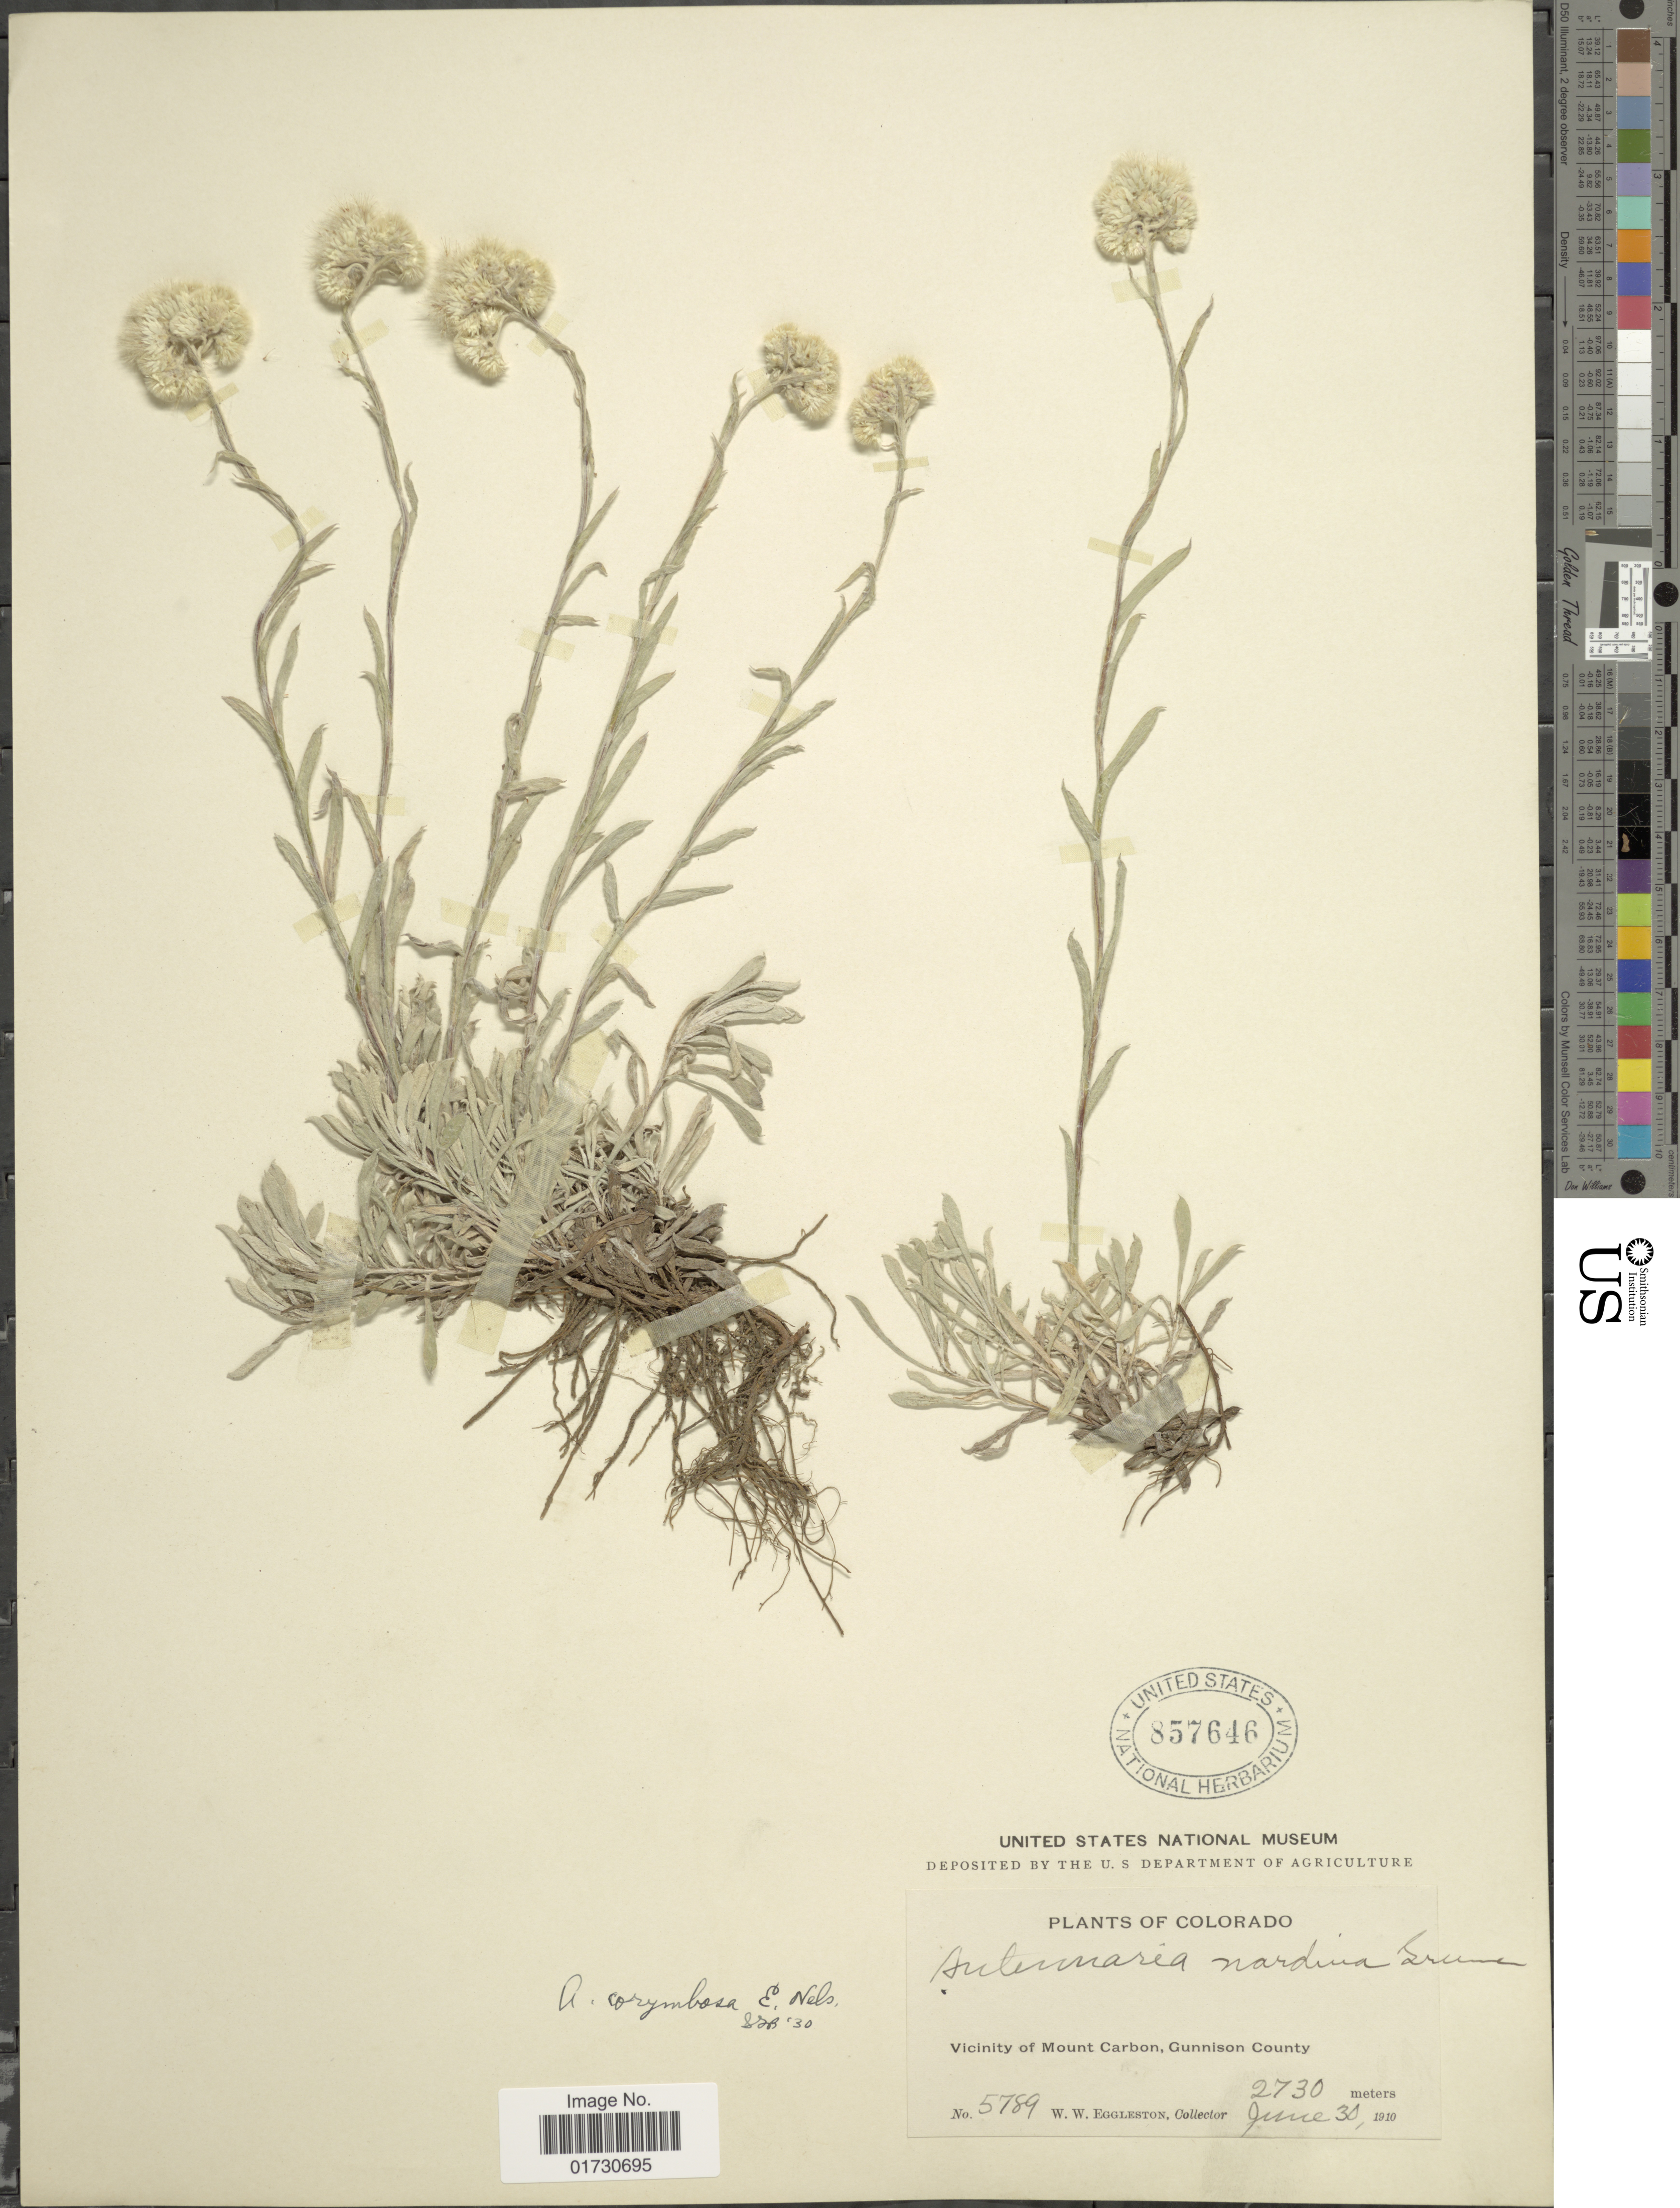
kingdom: Plantae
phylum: Tracheophyta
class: Magnoliopsida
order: Asterales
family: Asteraceae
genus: Antennaria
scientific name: Antennaria corymbosa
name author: E.E. Nelson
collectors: W. W. Eggleston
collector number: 5789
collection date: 1910-06-30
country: United States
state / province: Colorado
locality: Vicinity of Mount Carbon, Gunnison County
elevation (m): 2730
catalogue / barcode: US 857646